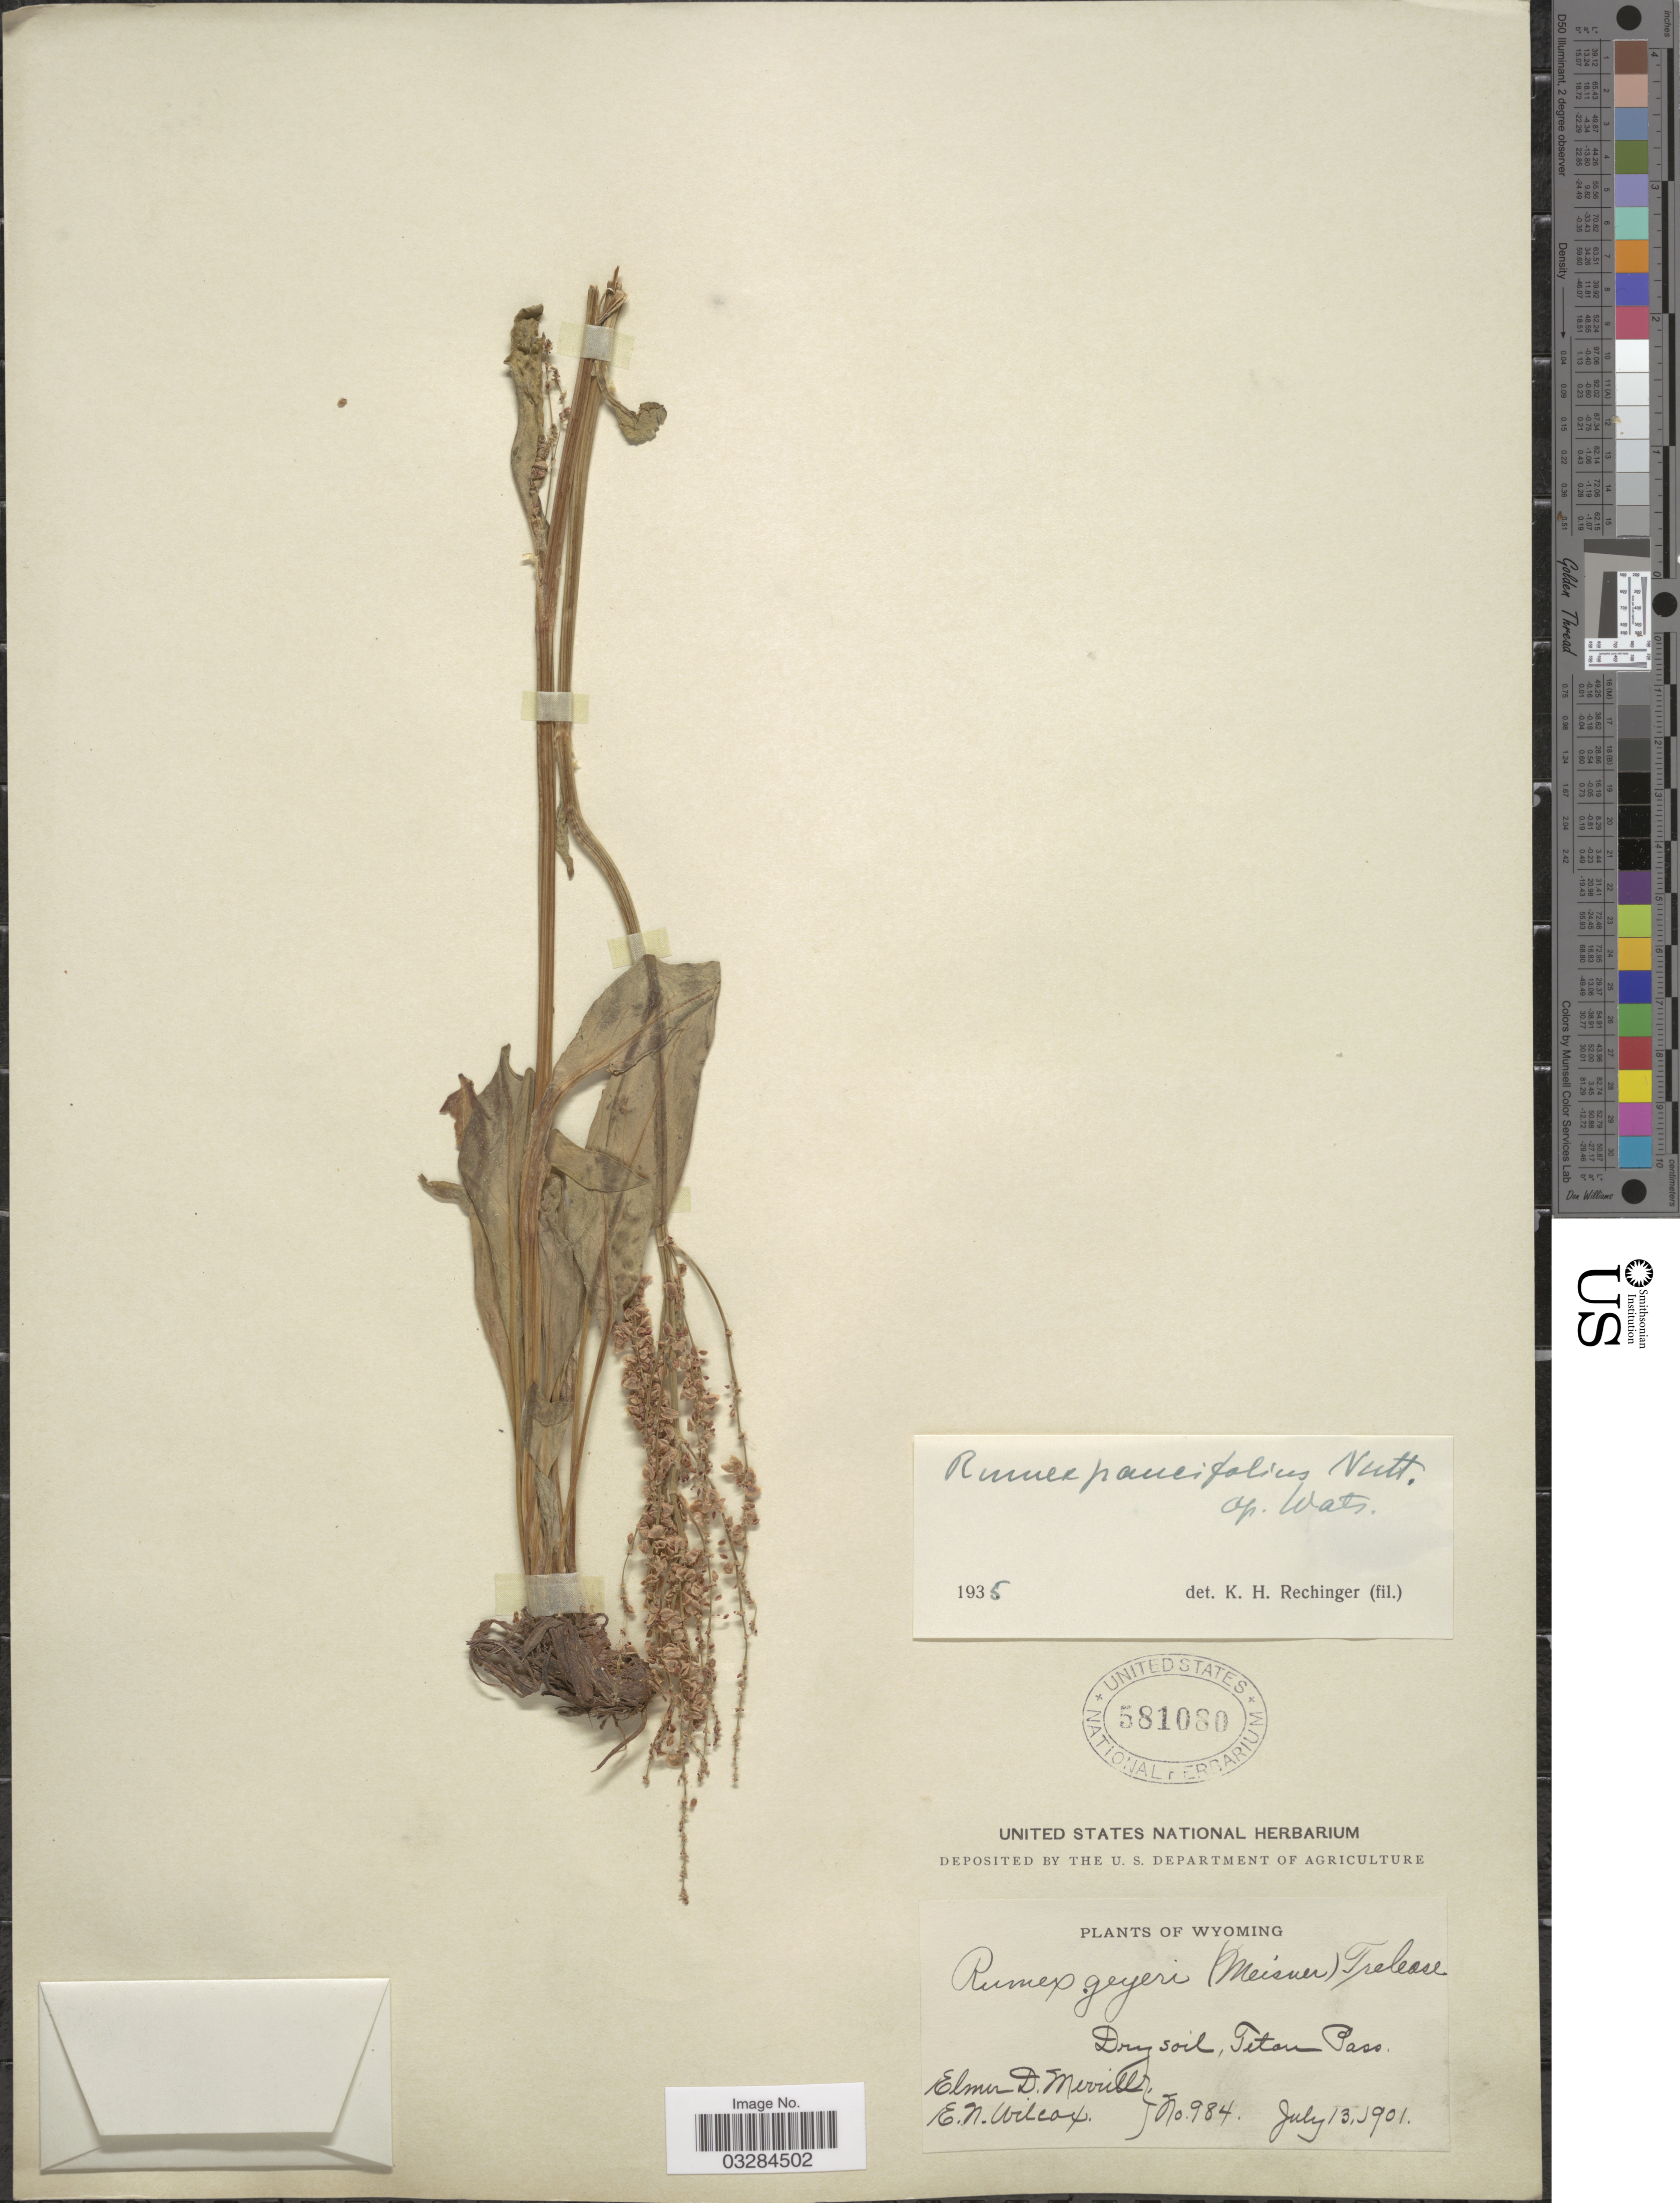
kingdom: Plantae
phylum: Tracheophyta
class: Magnoliopsida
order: Caryophyllales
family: Polygonaceae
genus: Rumex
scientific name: Rumex paucifolius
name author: Nutt.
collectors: E. D. Merrill & E. Wilcox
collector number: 984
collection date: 1901-07-13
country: United States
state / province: Wyoming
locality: Dry soil, Tetan Pass.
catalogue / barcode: US 581080